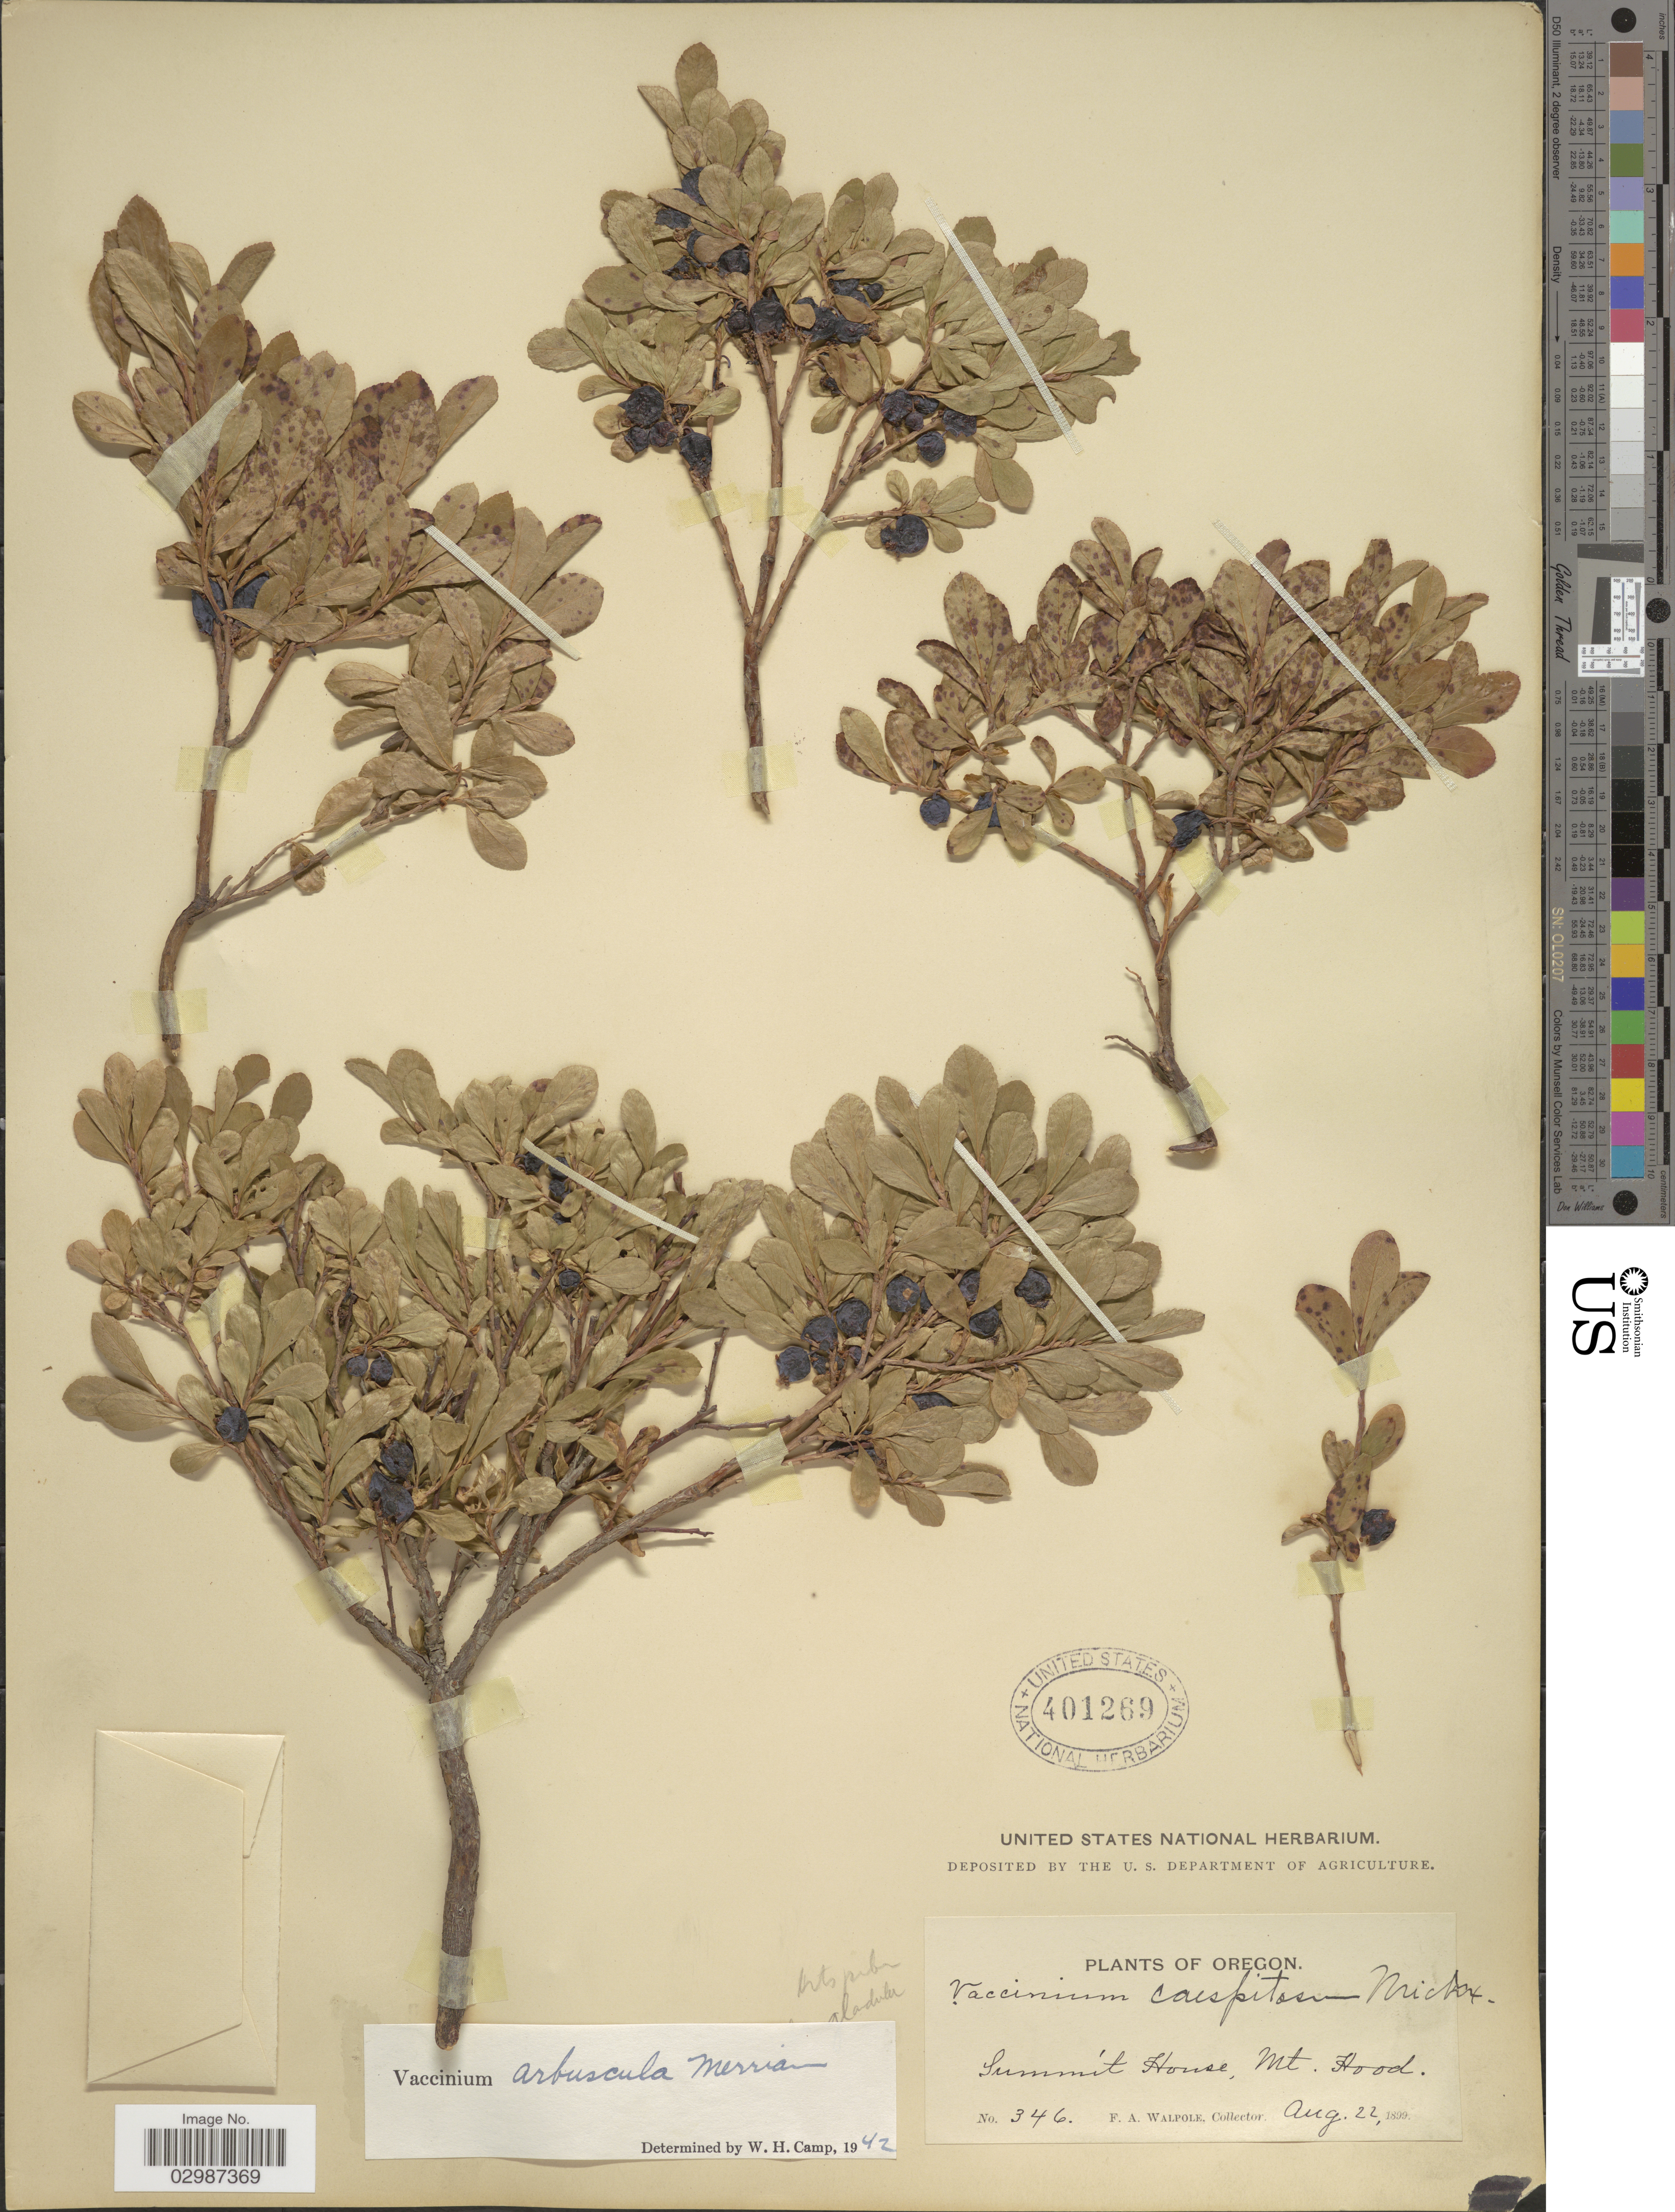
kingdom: Plantae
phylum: Tracheophyta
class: Magnoliopsida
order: Ericales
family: Ericaceae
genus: Vaccinium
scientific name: Vaccinium arbuscula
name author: (A. Gray) Merriam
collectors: F. Walpole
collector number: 346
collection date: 1899-08-22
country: United States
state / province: Oregon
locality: Summit House, Mt. Hood.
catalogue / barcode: US 401269